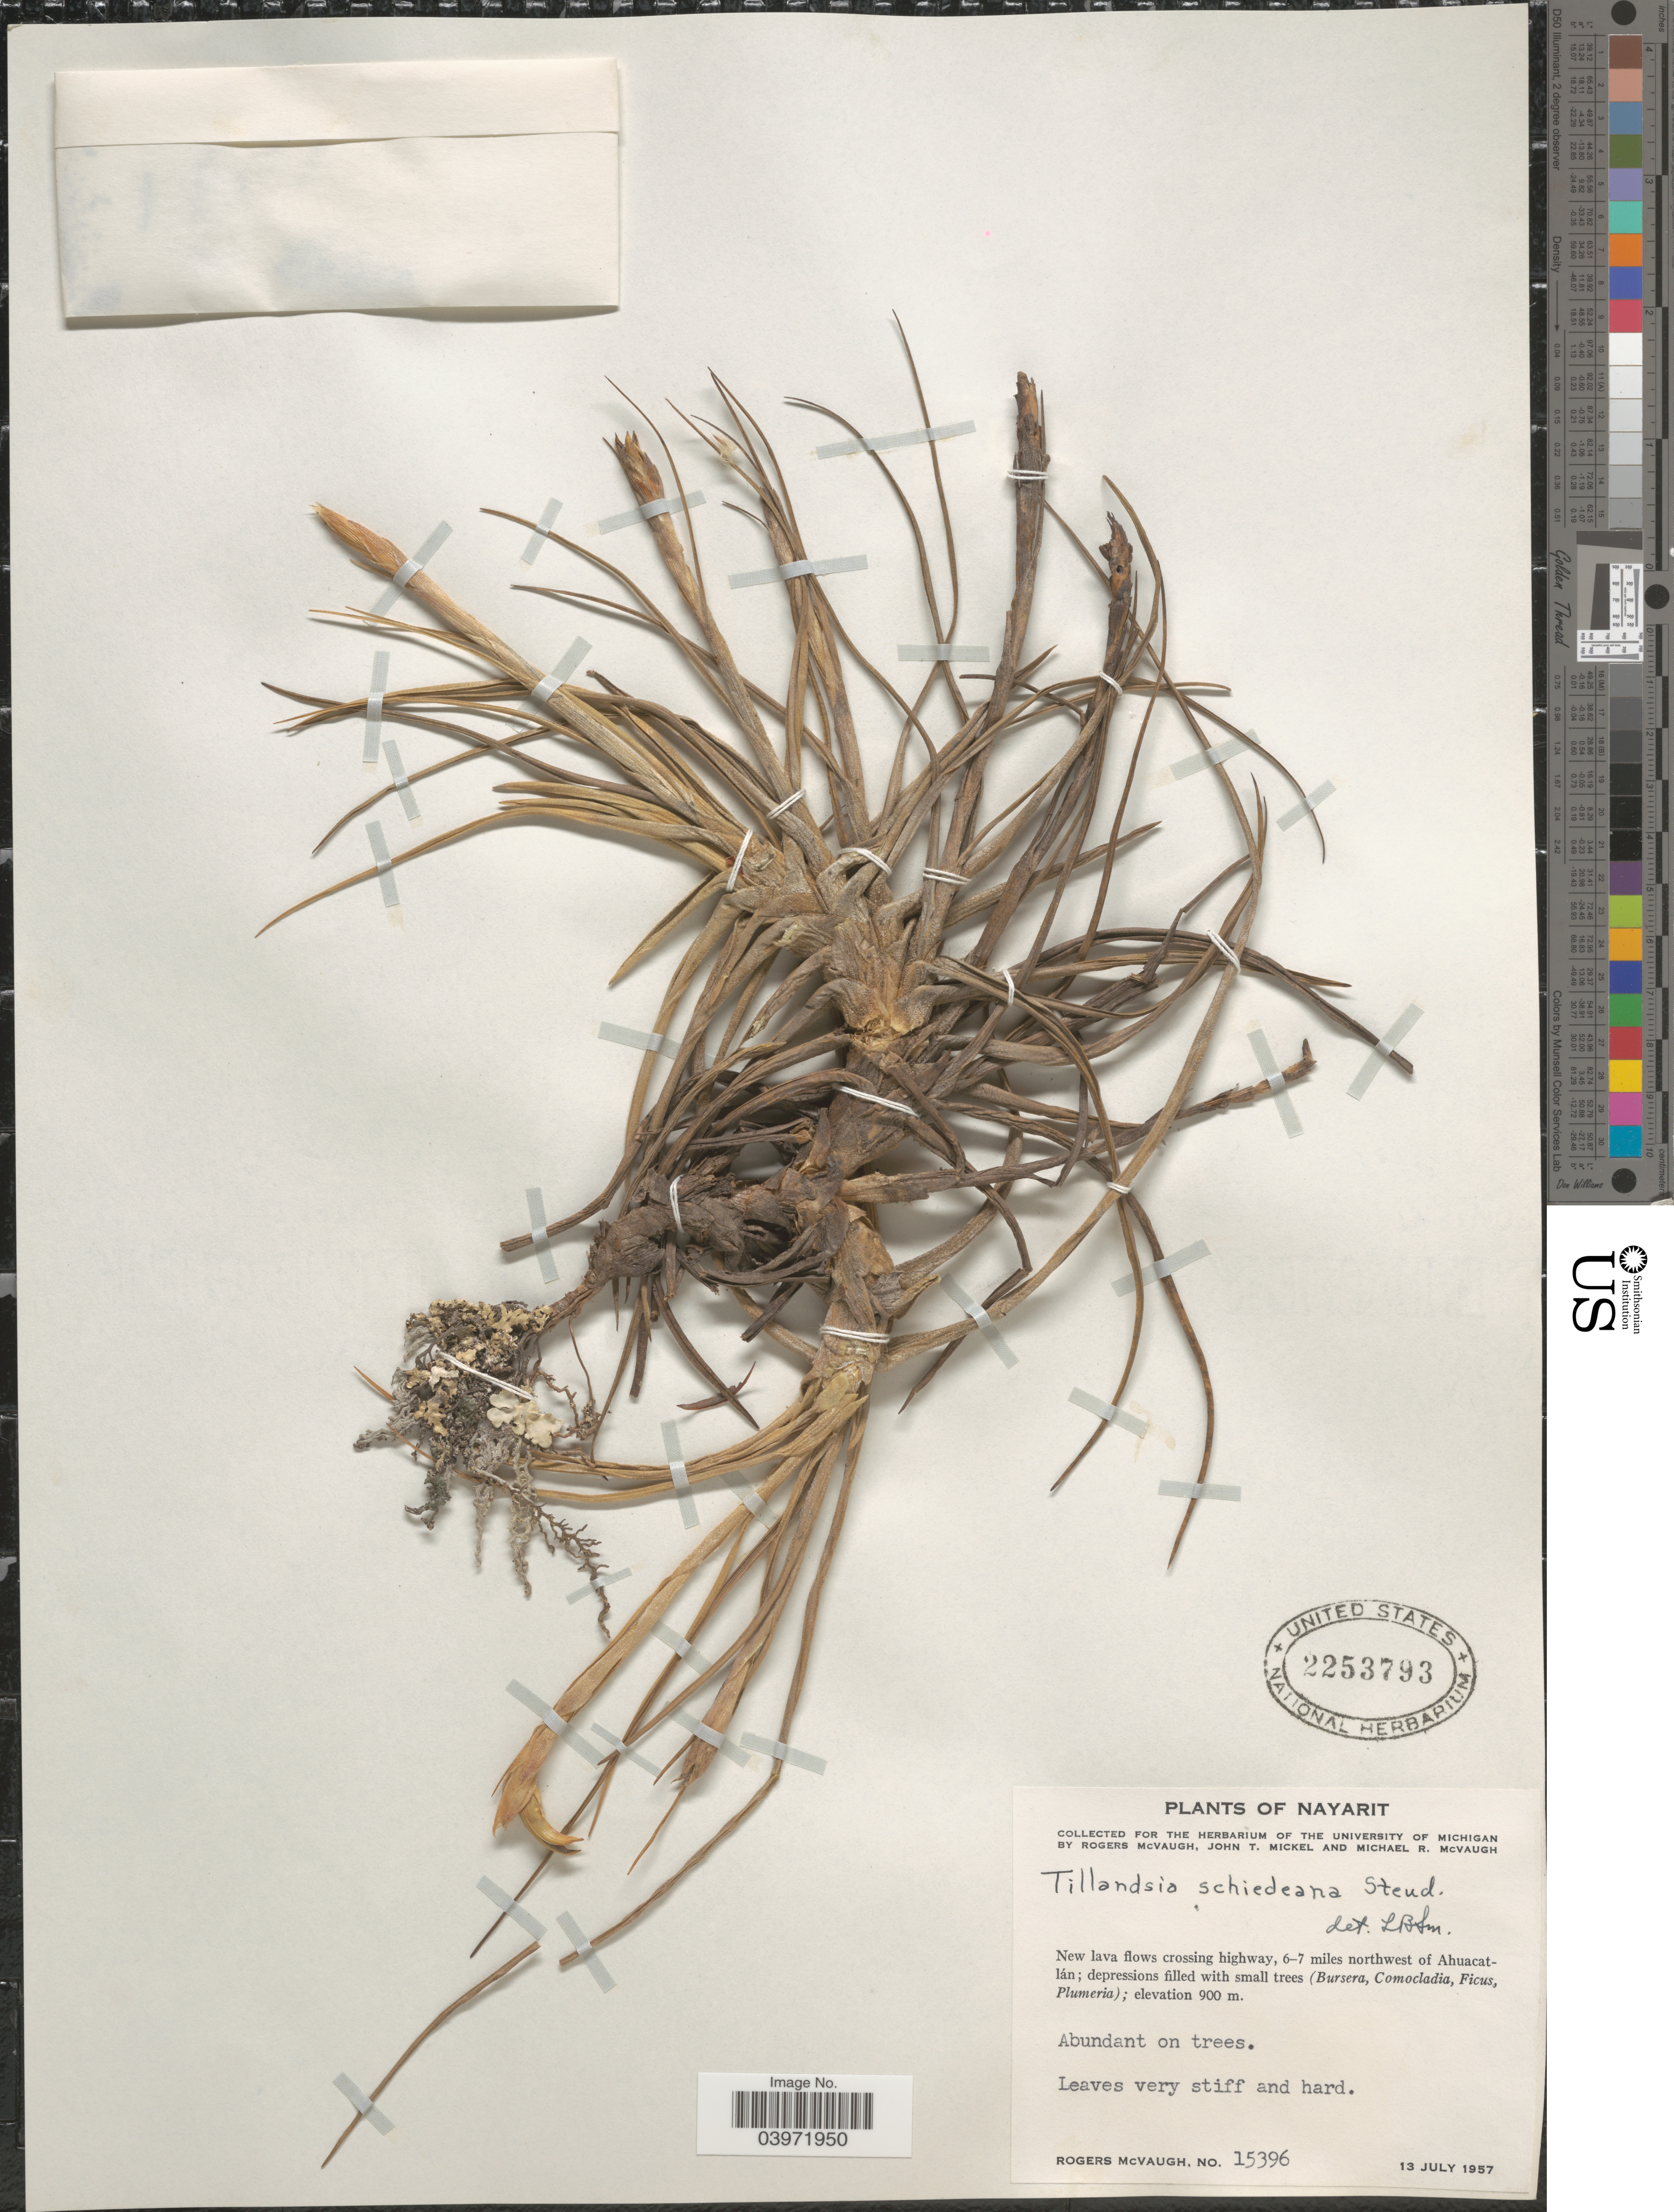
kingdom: Plantae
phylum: Tracheophyta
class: Liliopsida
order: Poales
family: Bromeliaceae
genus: Tillandsia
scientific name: Tillandsia schiedeana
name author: Steud.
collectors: R. McVaugh, J. T. Mickel & M. R. McVaugh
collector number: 15396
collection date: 1957-07-13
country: Mexico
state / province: Nayarit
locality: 6-7 miles northwest of Ahuacatlán.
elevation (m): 900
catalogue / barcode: US 2253793